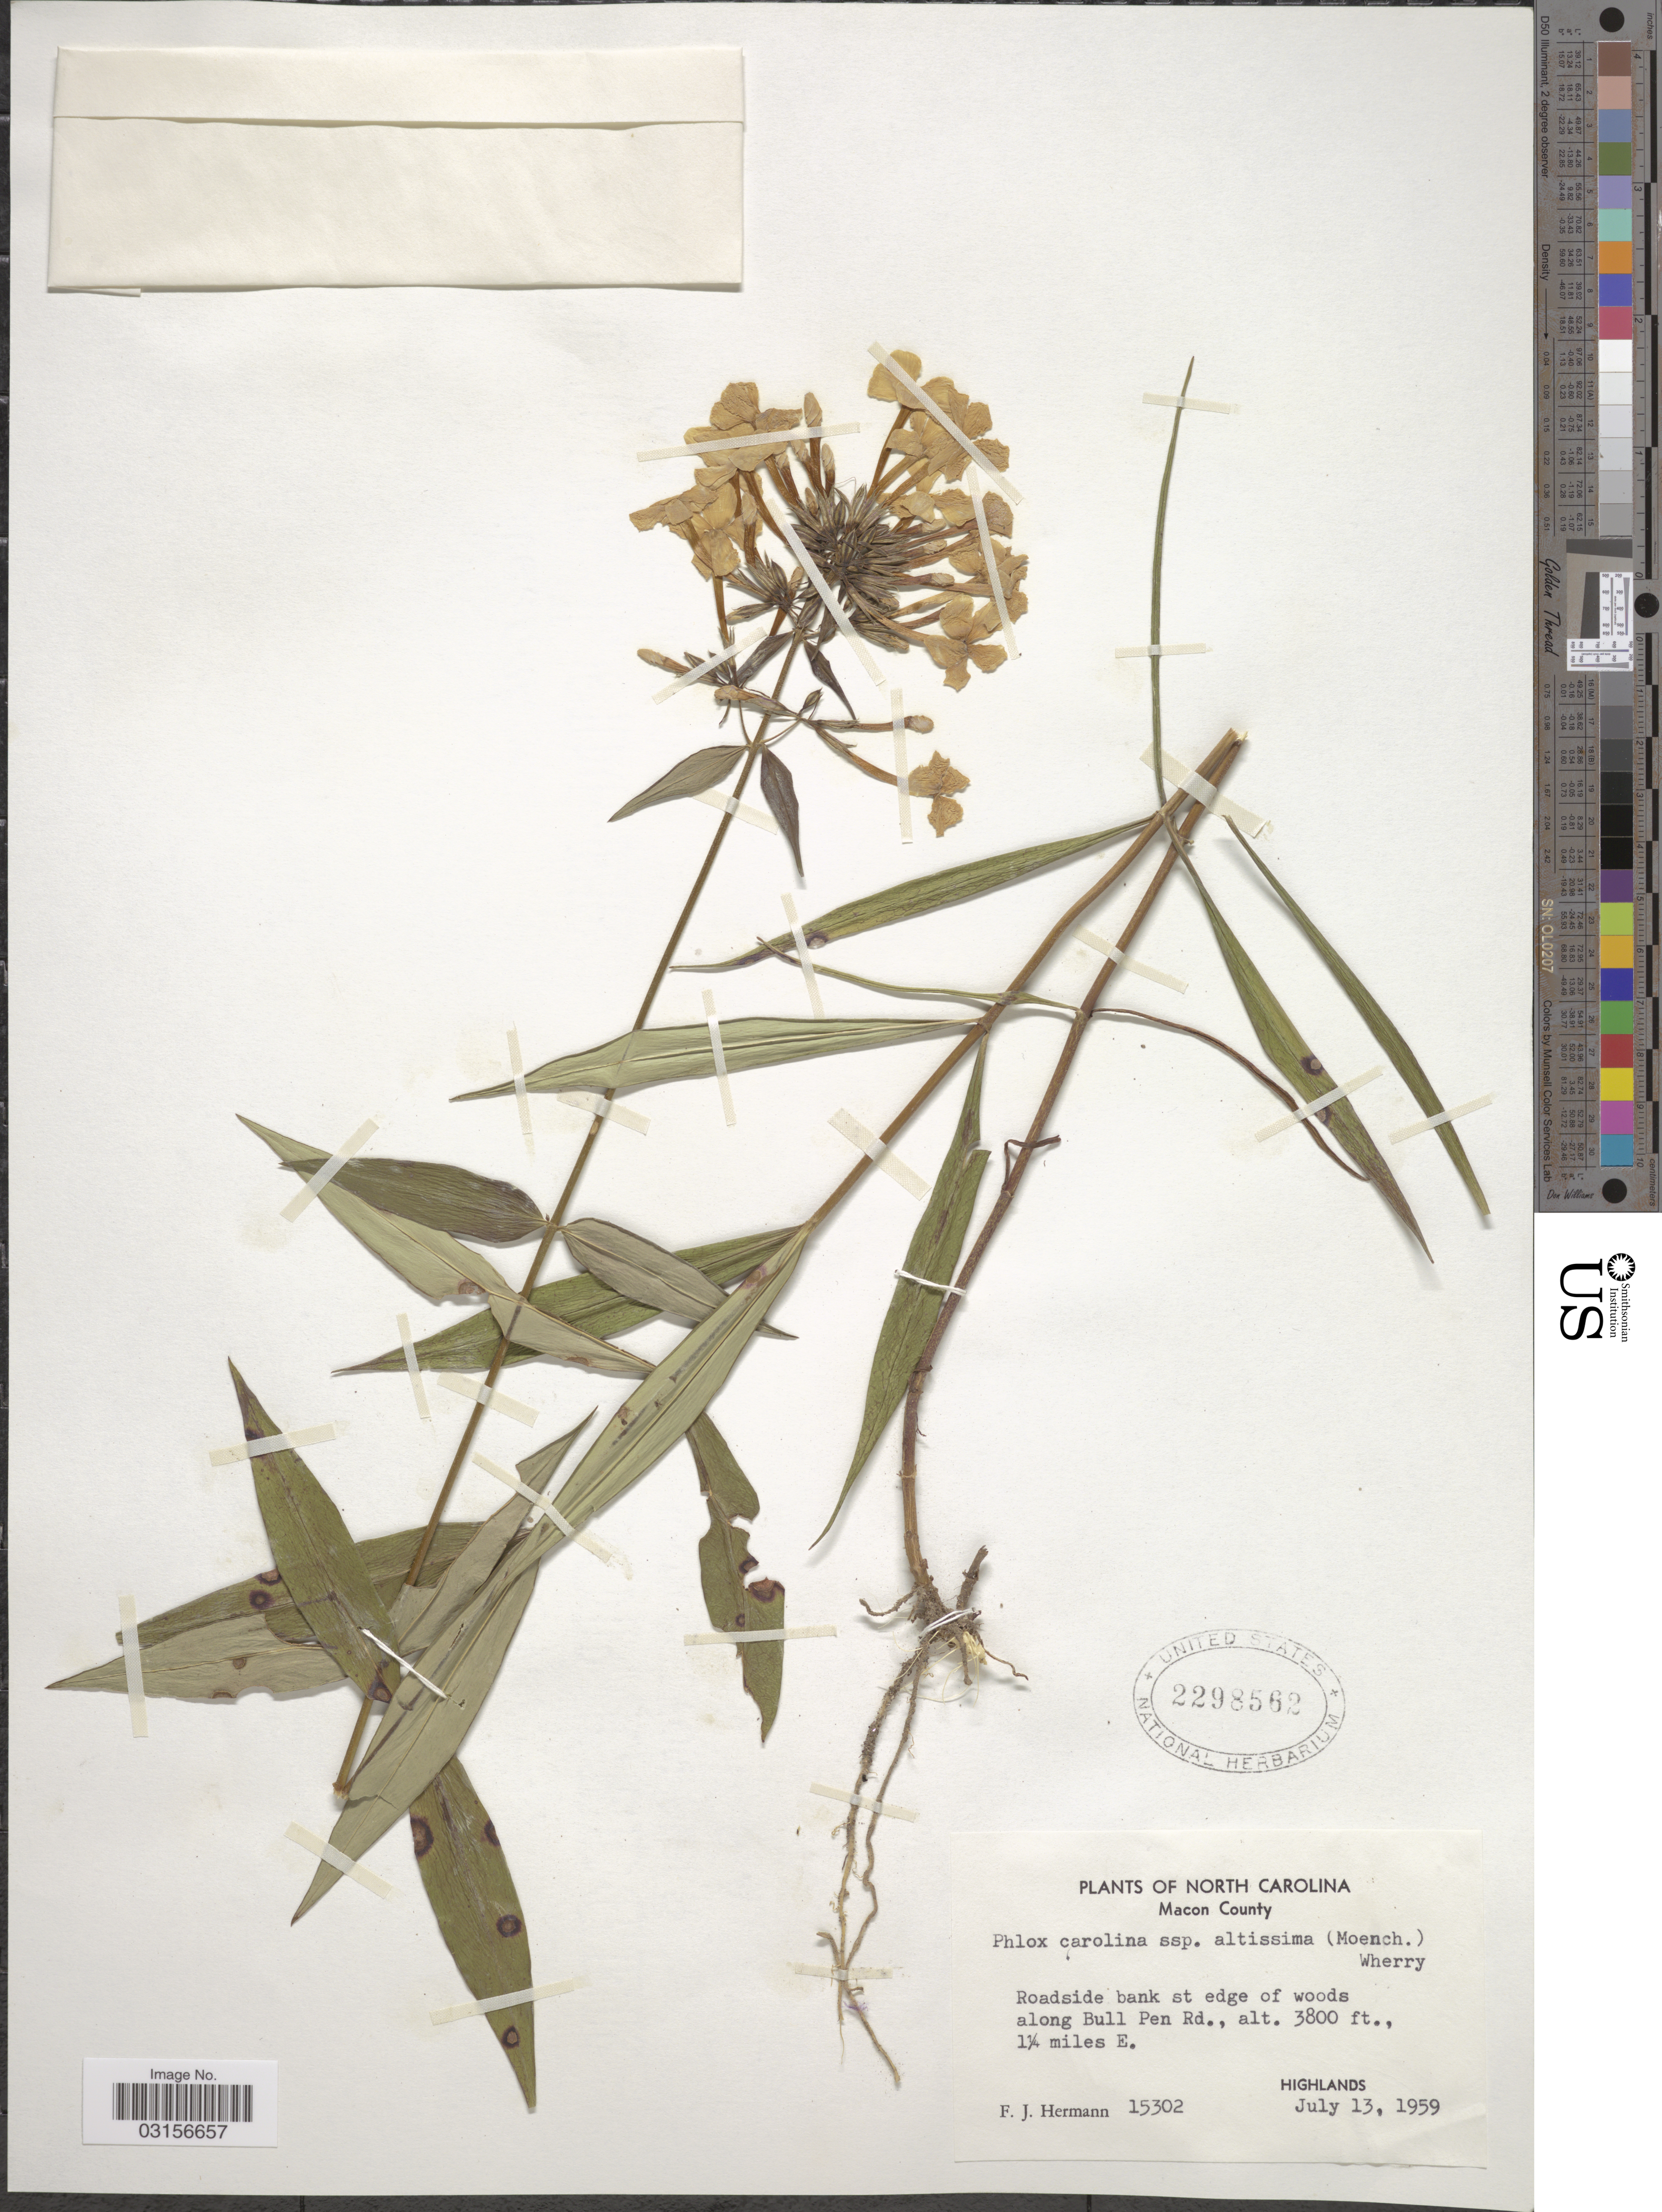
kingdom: Plantae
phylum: Tracheophyta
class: Magnoliopsida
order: Ericales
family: Polemoniaceae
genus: Phlox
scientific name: Phlox glaberrima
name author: L.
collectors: F. J. Hermann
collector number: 15302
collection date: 1959-07-13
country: United States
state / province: North Carolina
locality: Macon County. Roadside bank st edge of woods along Bull Pen Rd., 1¼ miles E. Highlands.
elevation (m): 1158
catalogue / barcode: US 2298562